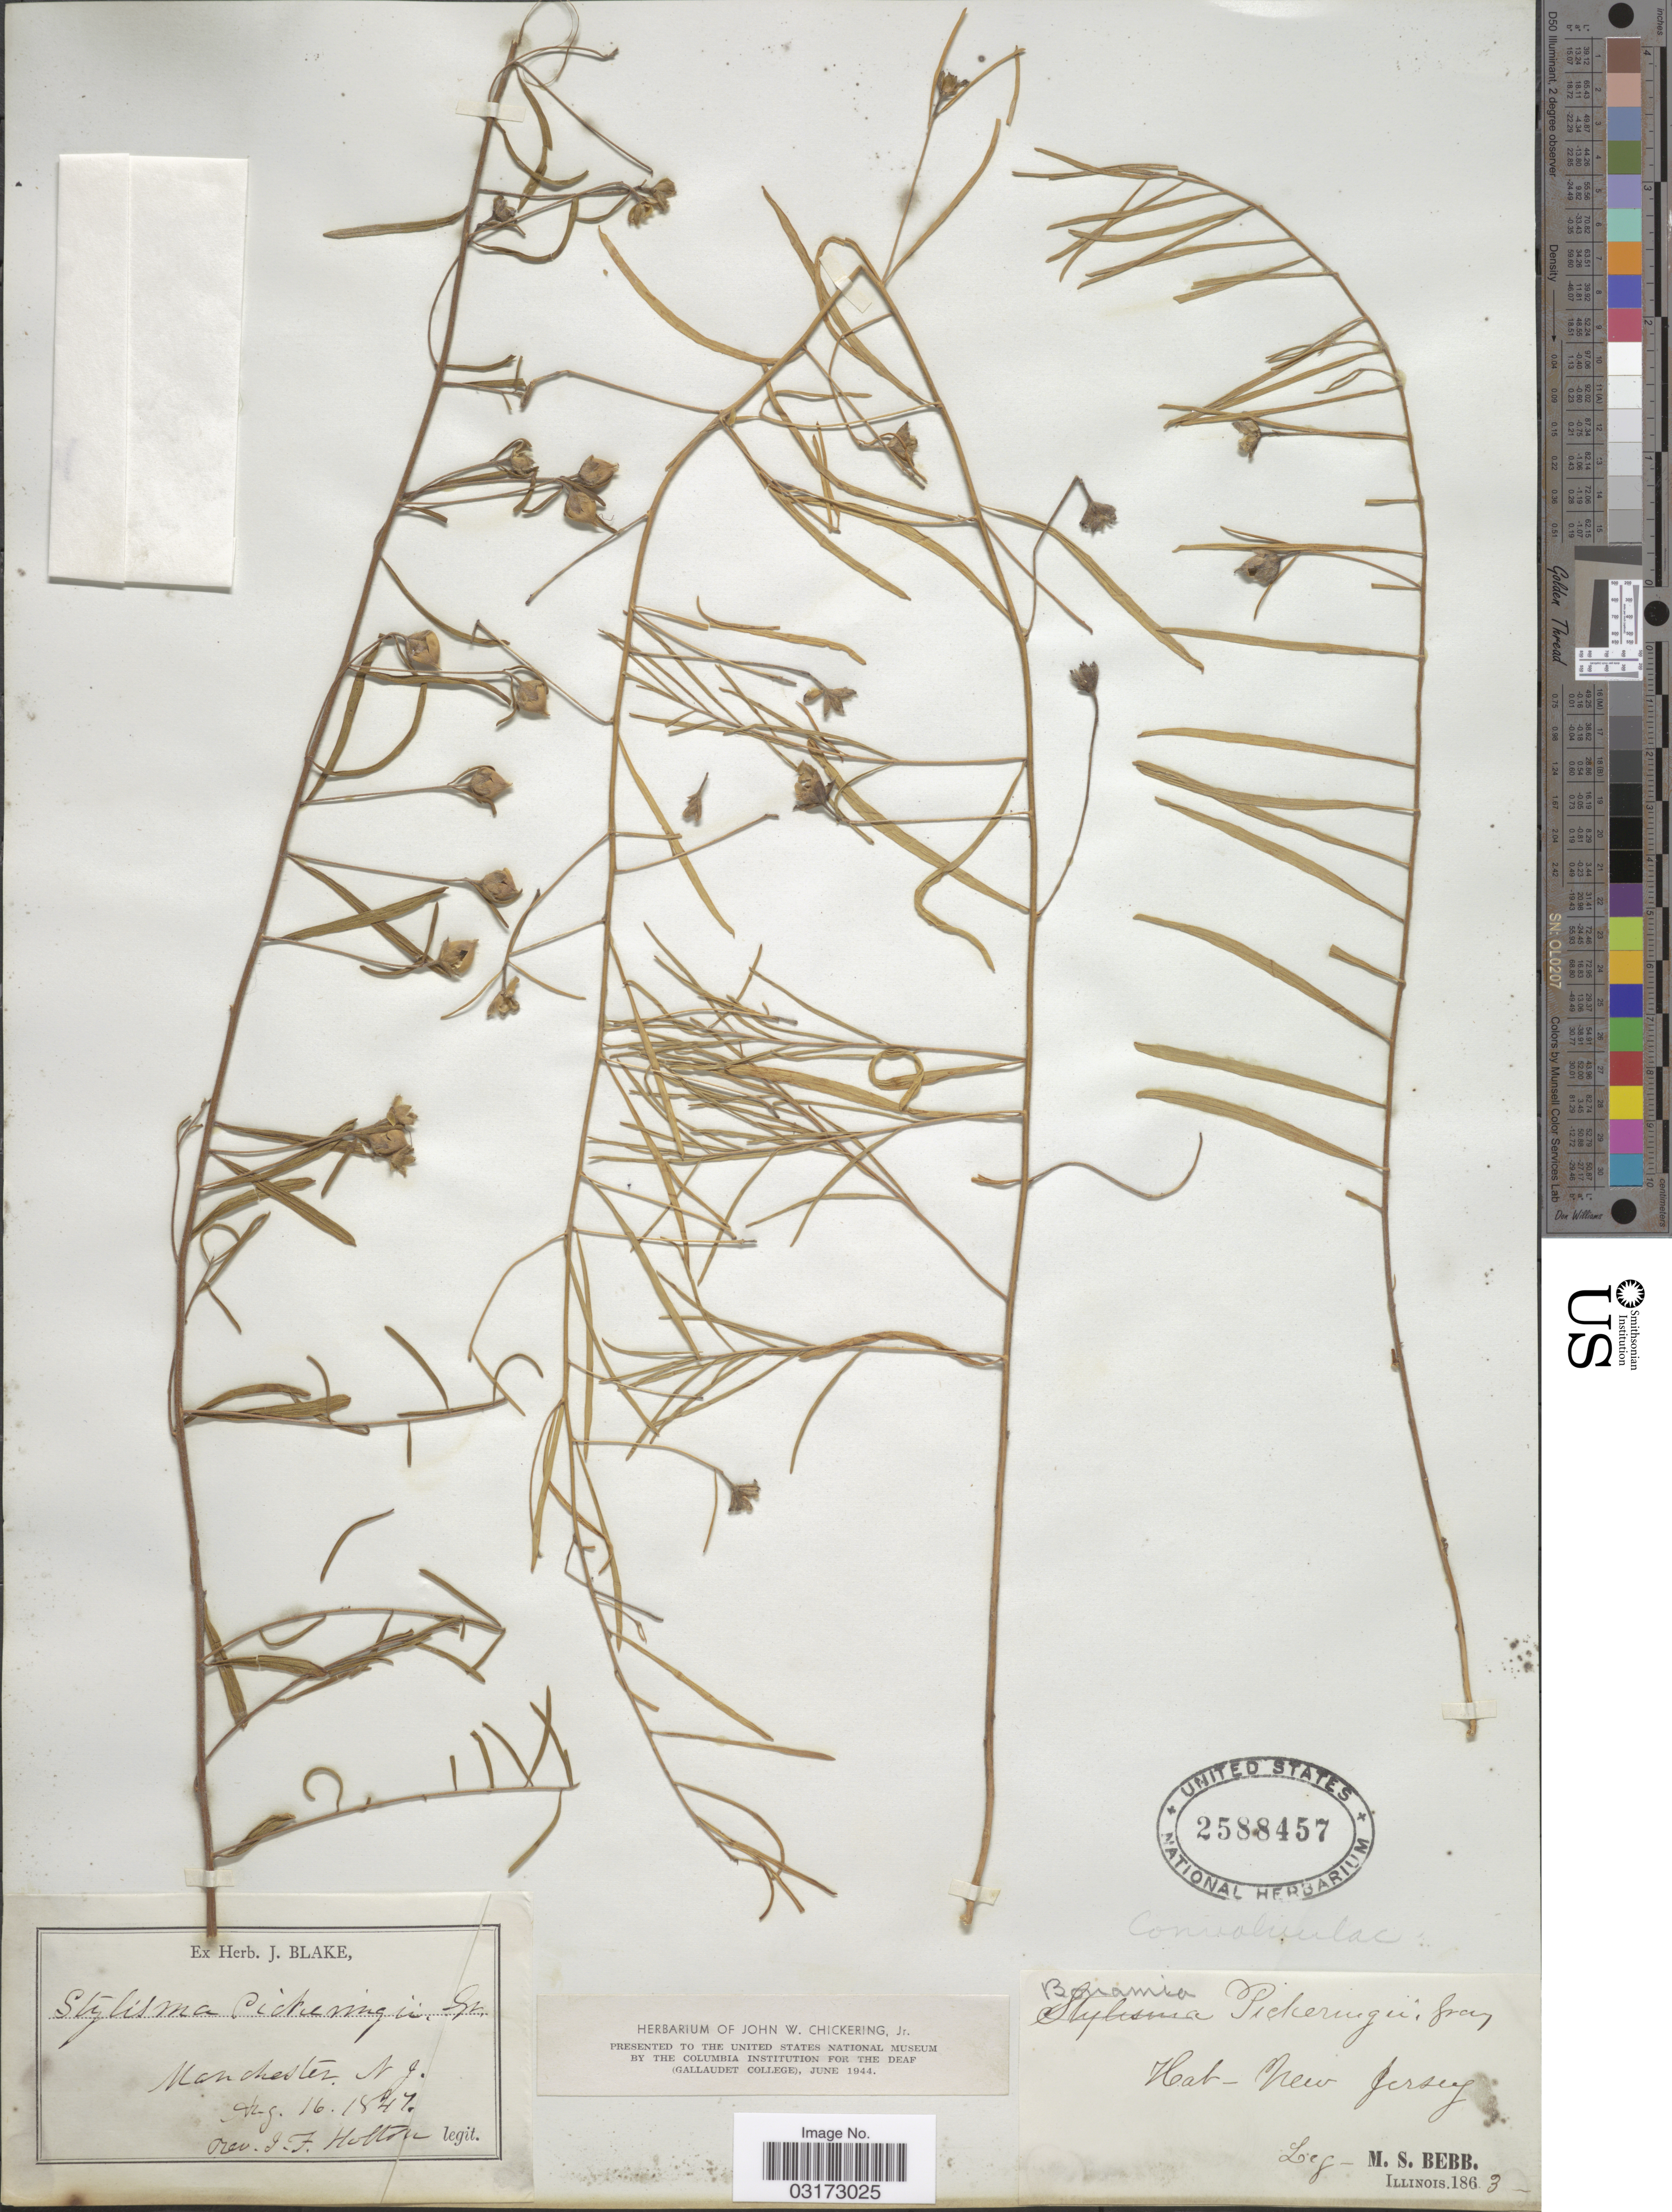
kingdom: Plantae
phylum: Tracheophyta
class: Magnoliopsida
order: Solanales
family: Convolvulaceae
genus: Stylisma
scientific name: Stylisma pickeringii var. pickeringii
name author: (Torr. ex M.A. Curtis) A. Gray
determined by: Strong, Mark T., (BOT), Smithsonian Institution - National Museum of Natural History (UNITED STATES)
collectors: M. Bebb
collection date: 1863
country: United States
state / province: New Jersey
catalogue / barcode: US 2588457